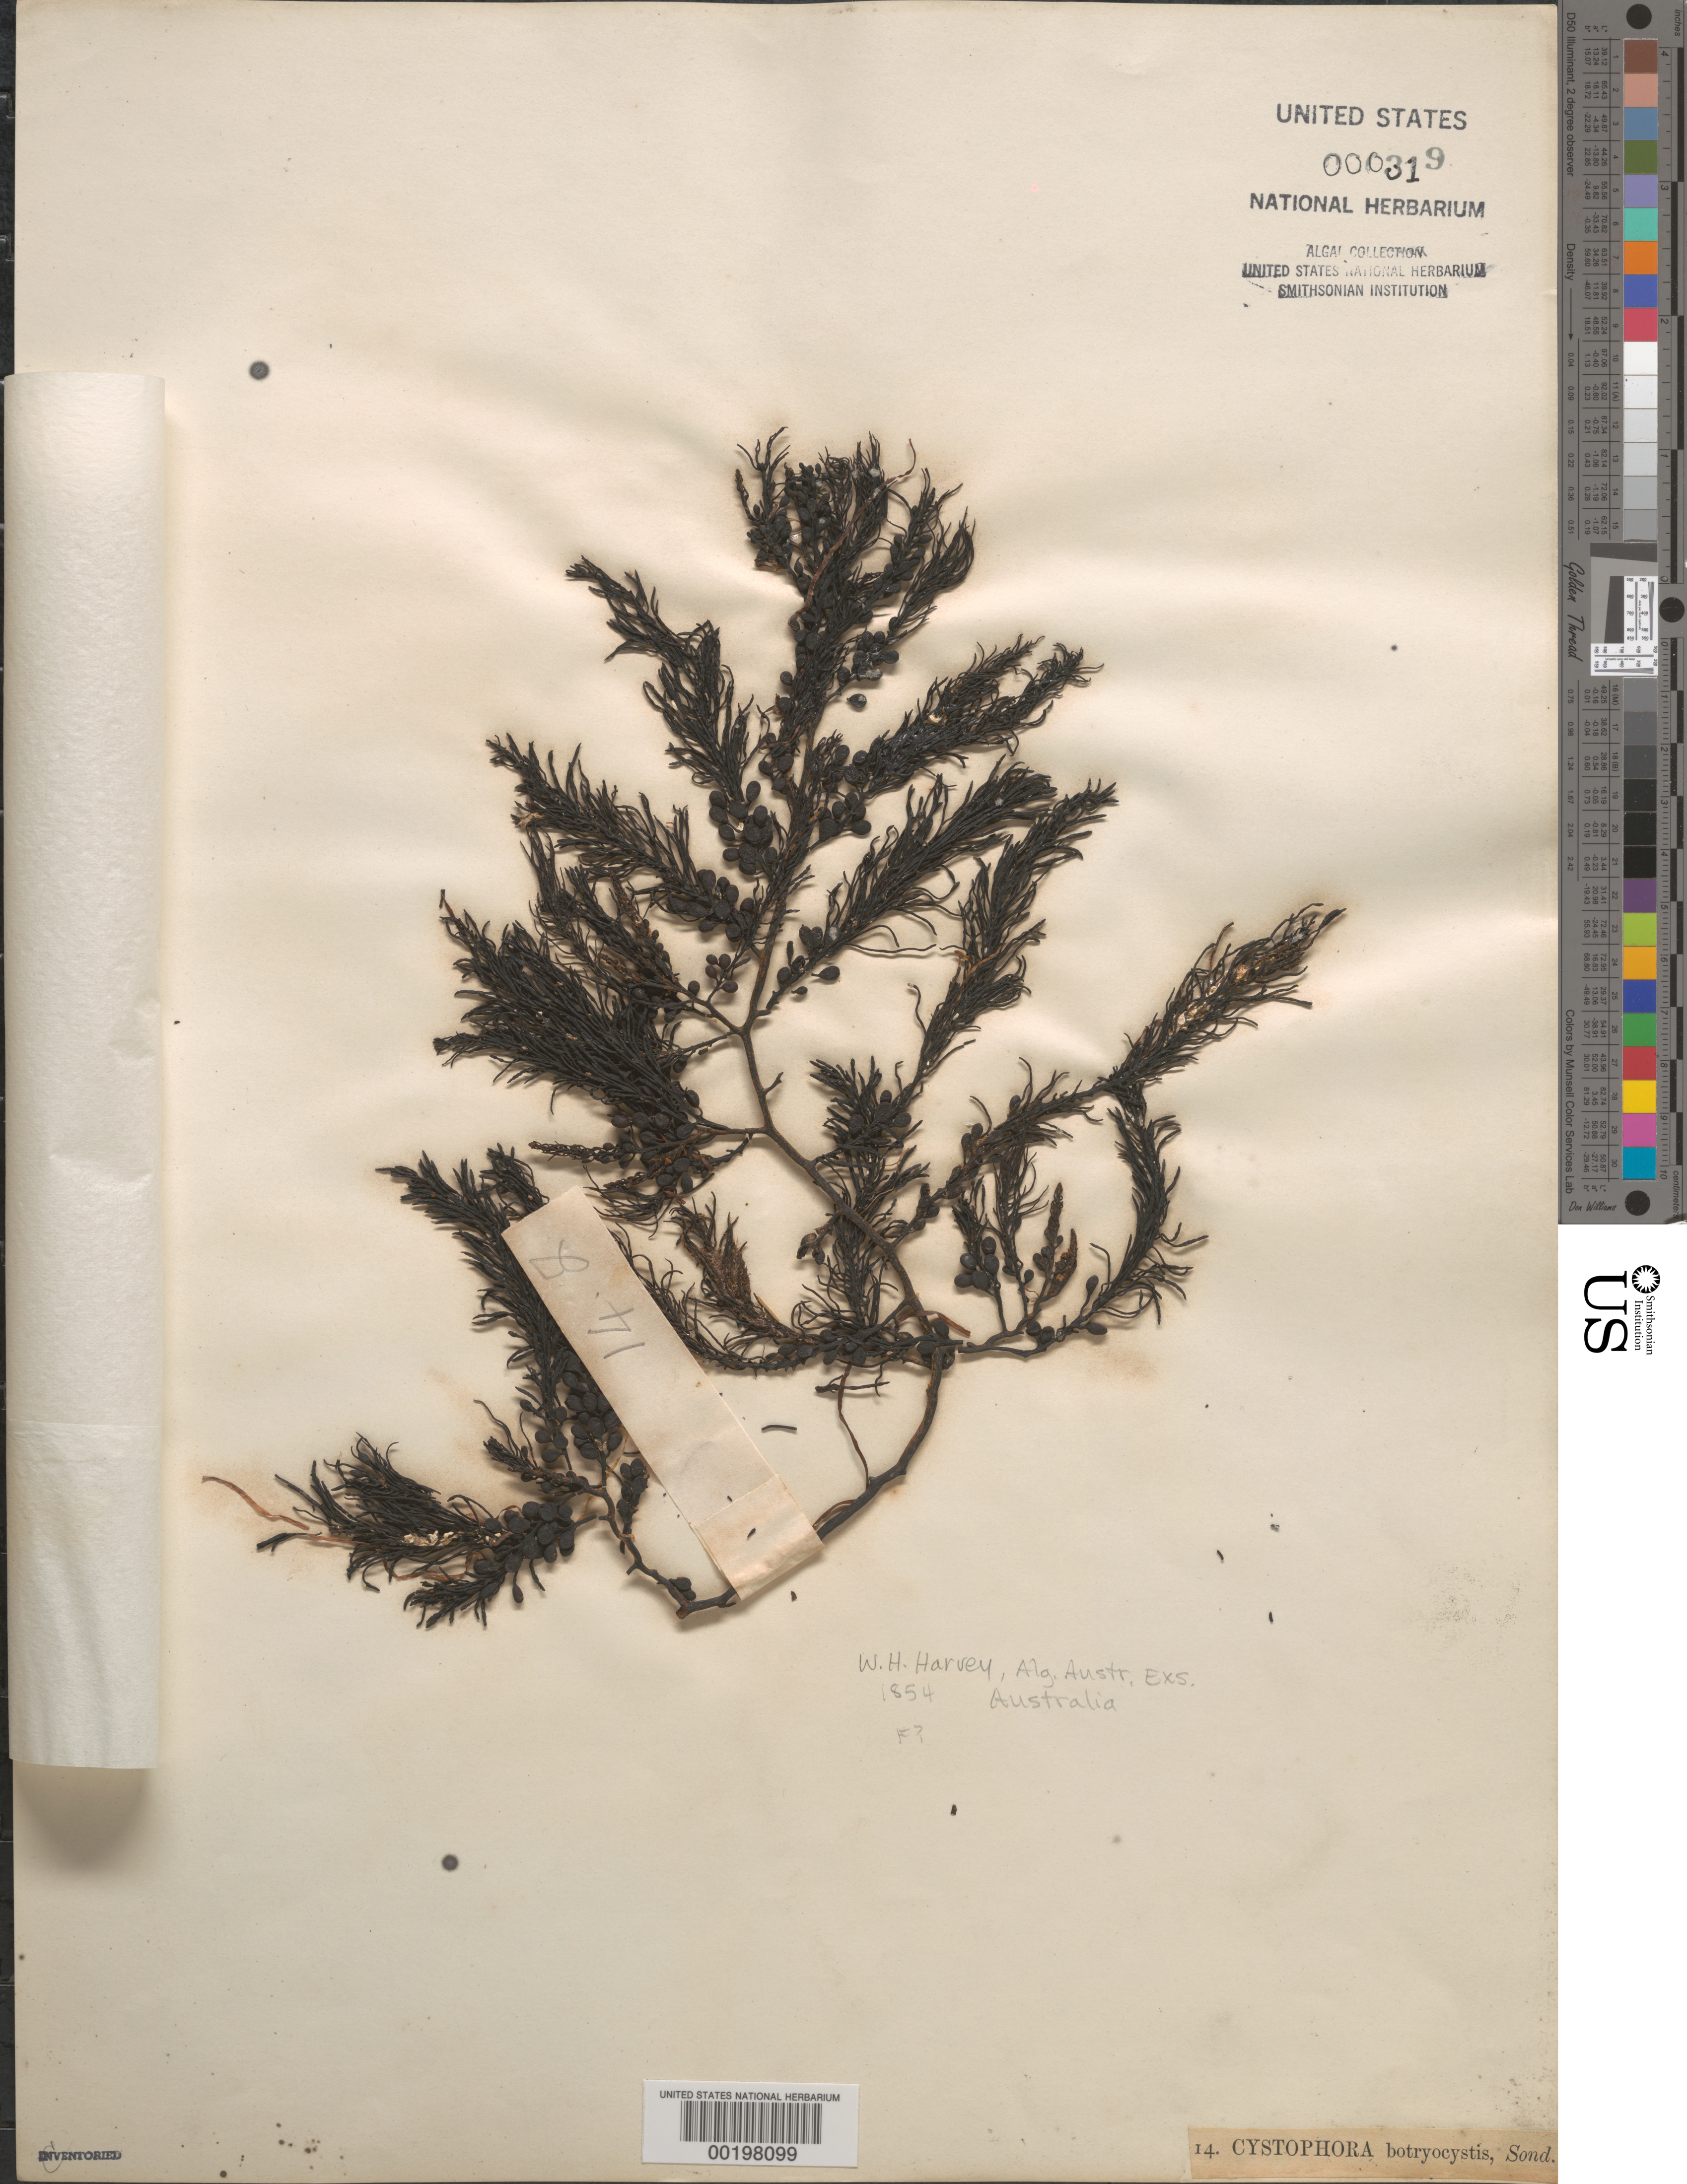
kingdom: Chromista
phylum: Ochrophyta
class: Phaeophyceae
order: Fucales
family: Sargassaceae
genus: Cystophora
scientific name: Cystophora botryocystis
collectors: W. Harvey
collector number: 14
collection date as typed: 1854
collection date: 1854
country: Australia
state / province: Western Australia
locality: Princess Royal Harbor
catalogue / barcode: US 319